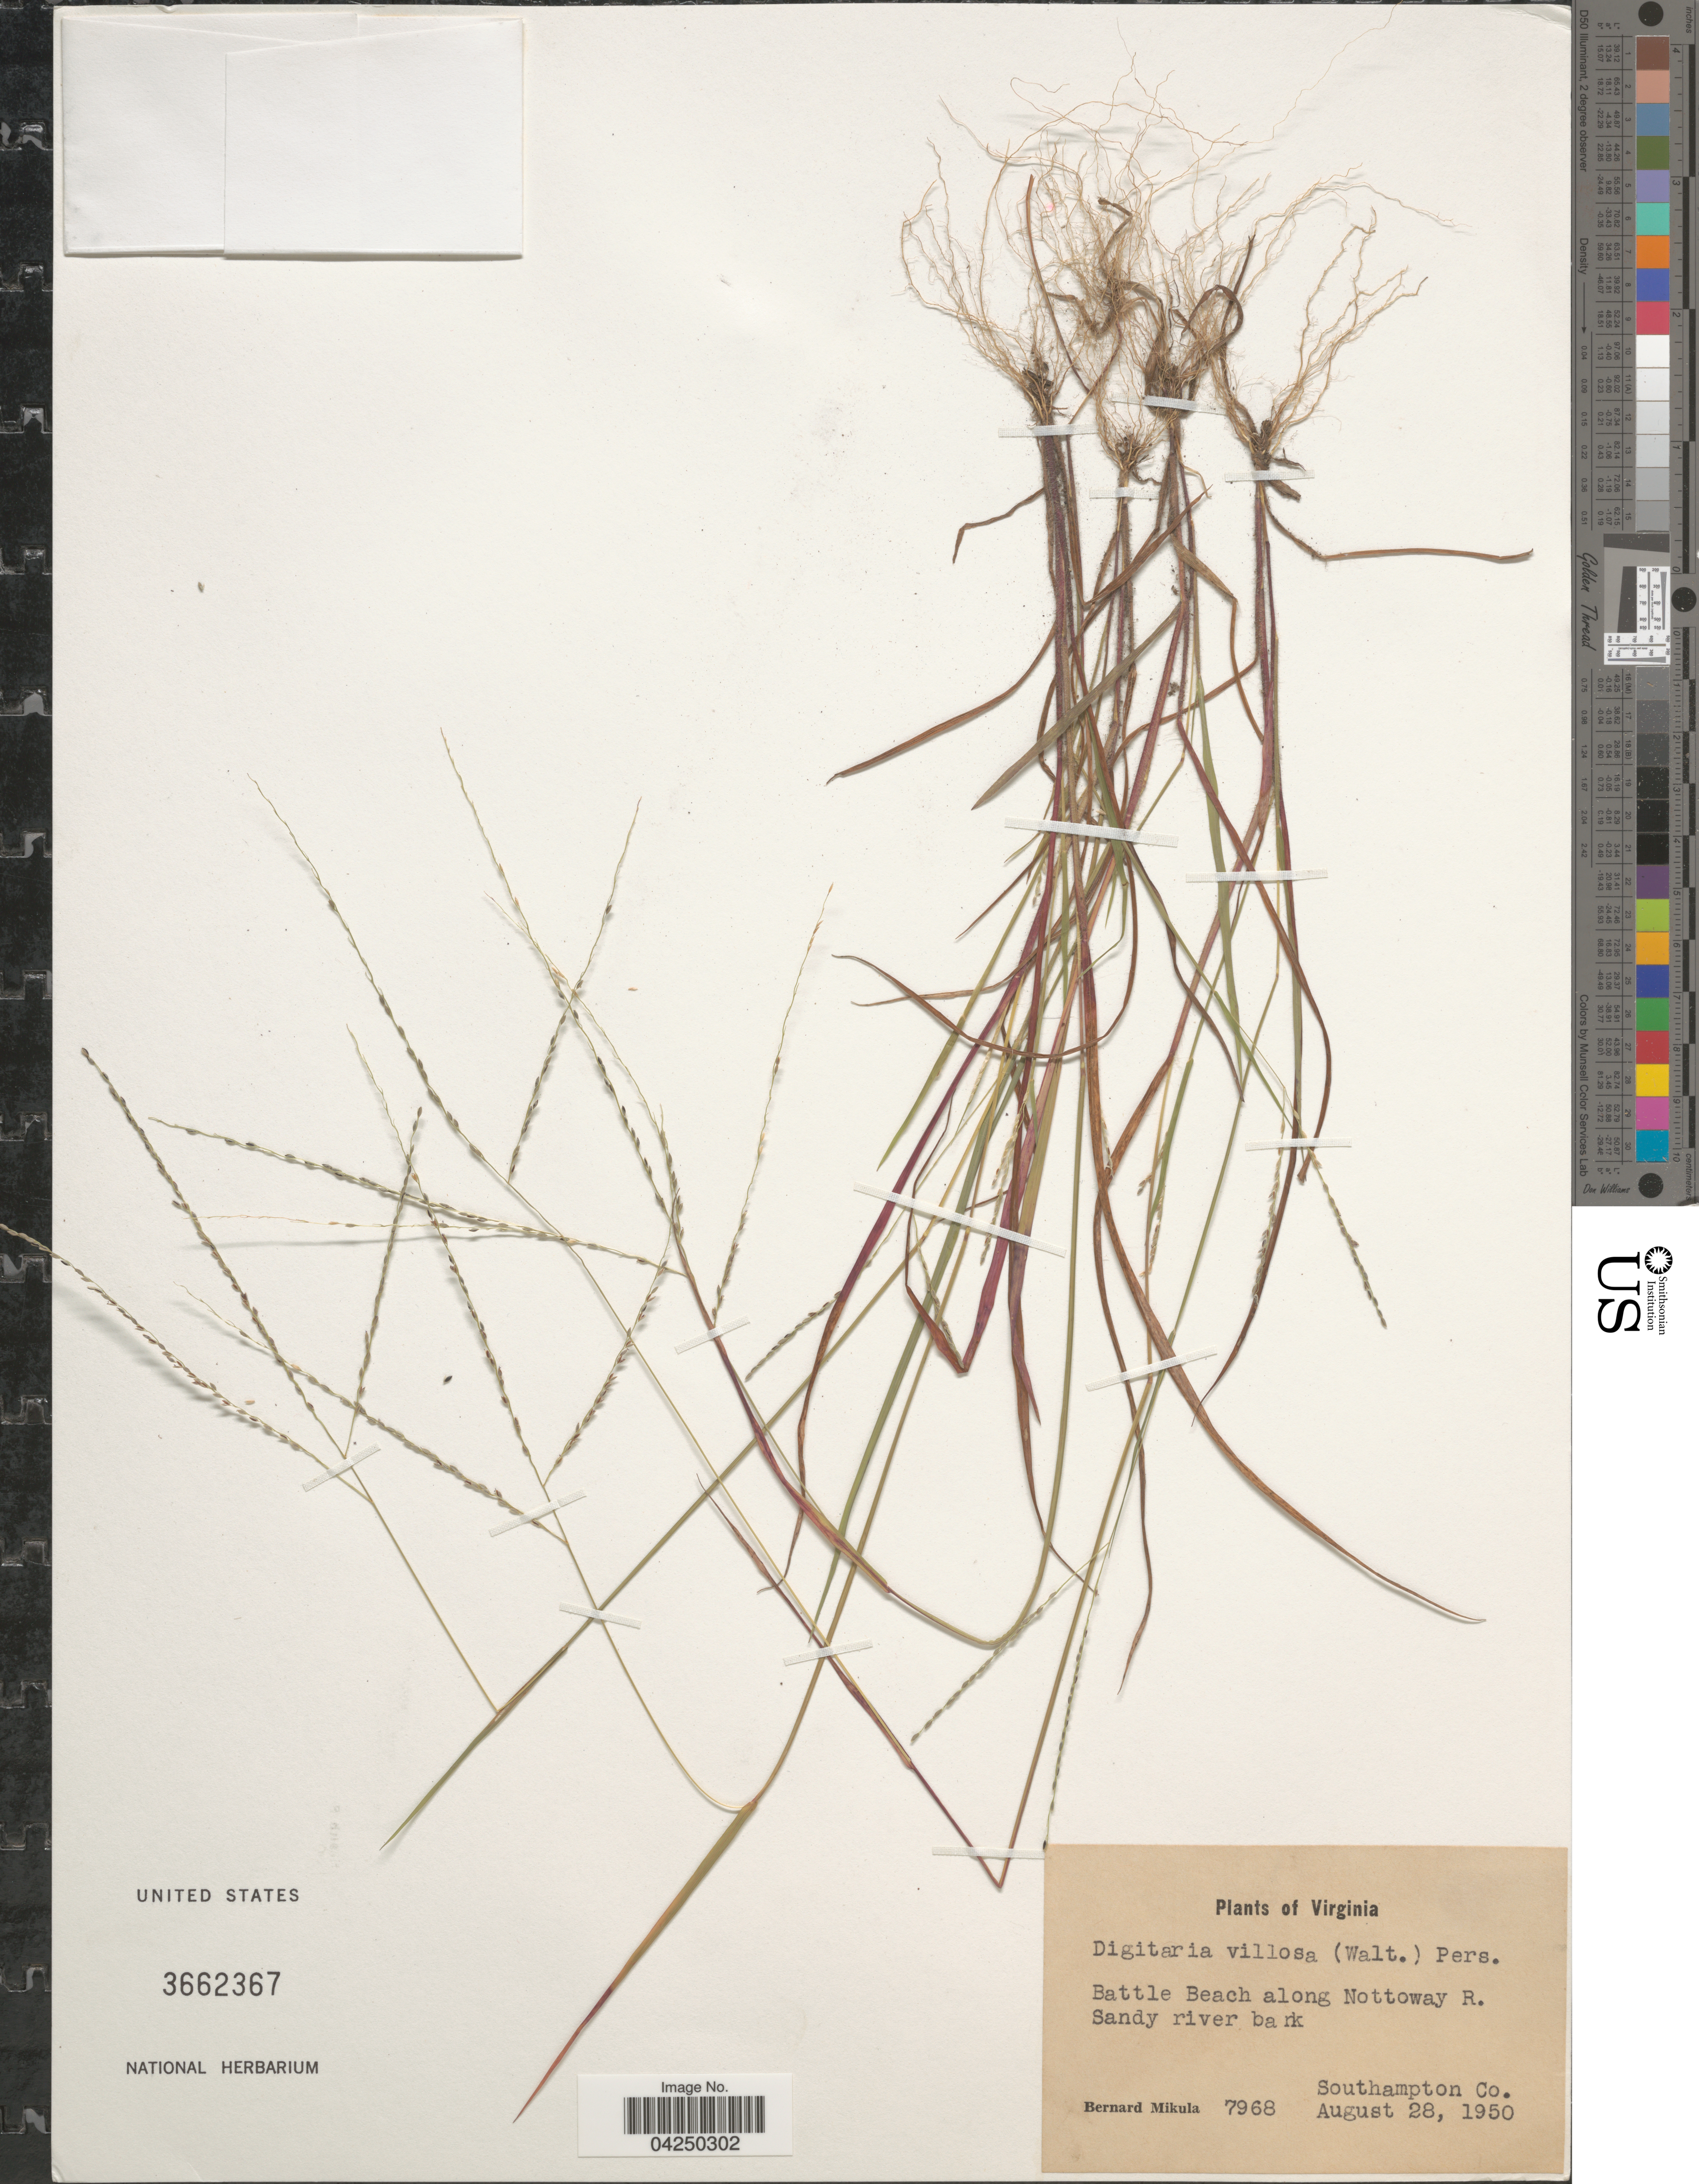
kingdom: Plantae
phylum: Tracheophyta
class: Liliopsida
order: Poales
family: Poaceae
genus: Digitaria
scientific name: Digitaria villosa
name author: (Walter) Pers.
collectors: B. Mikula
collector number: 7968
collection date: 1950-08-28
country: United States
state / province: Virginia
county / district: Southampton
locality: Battle Beach along Nottoway R. Sandy river bank.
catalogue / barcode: US 3662367